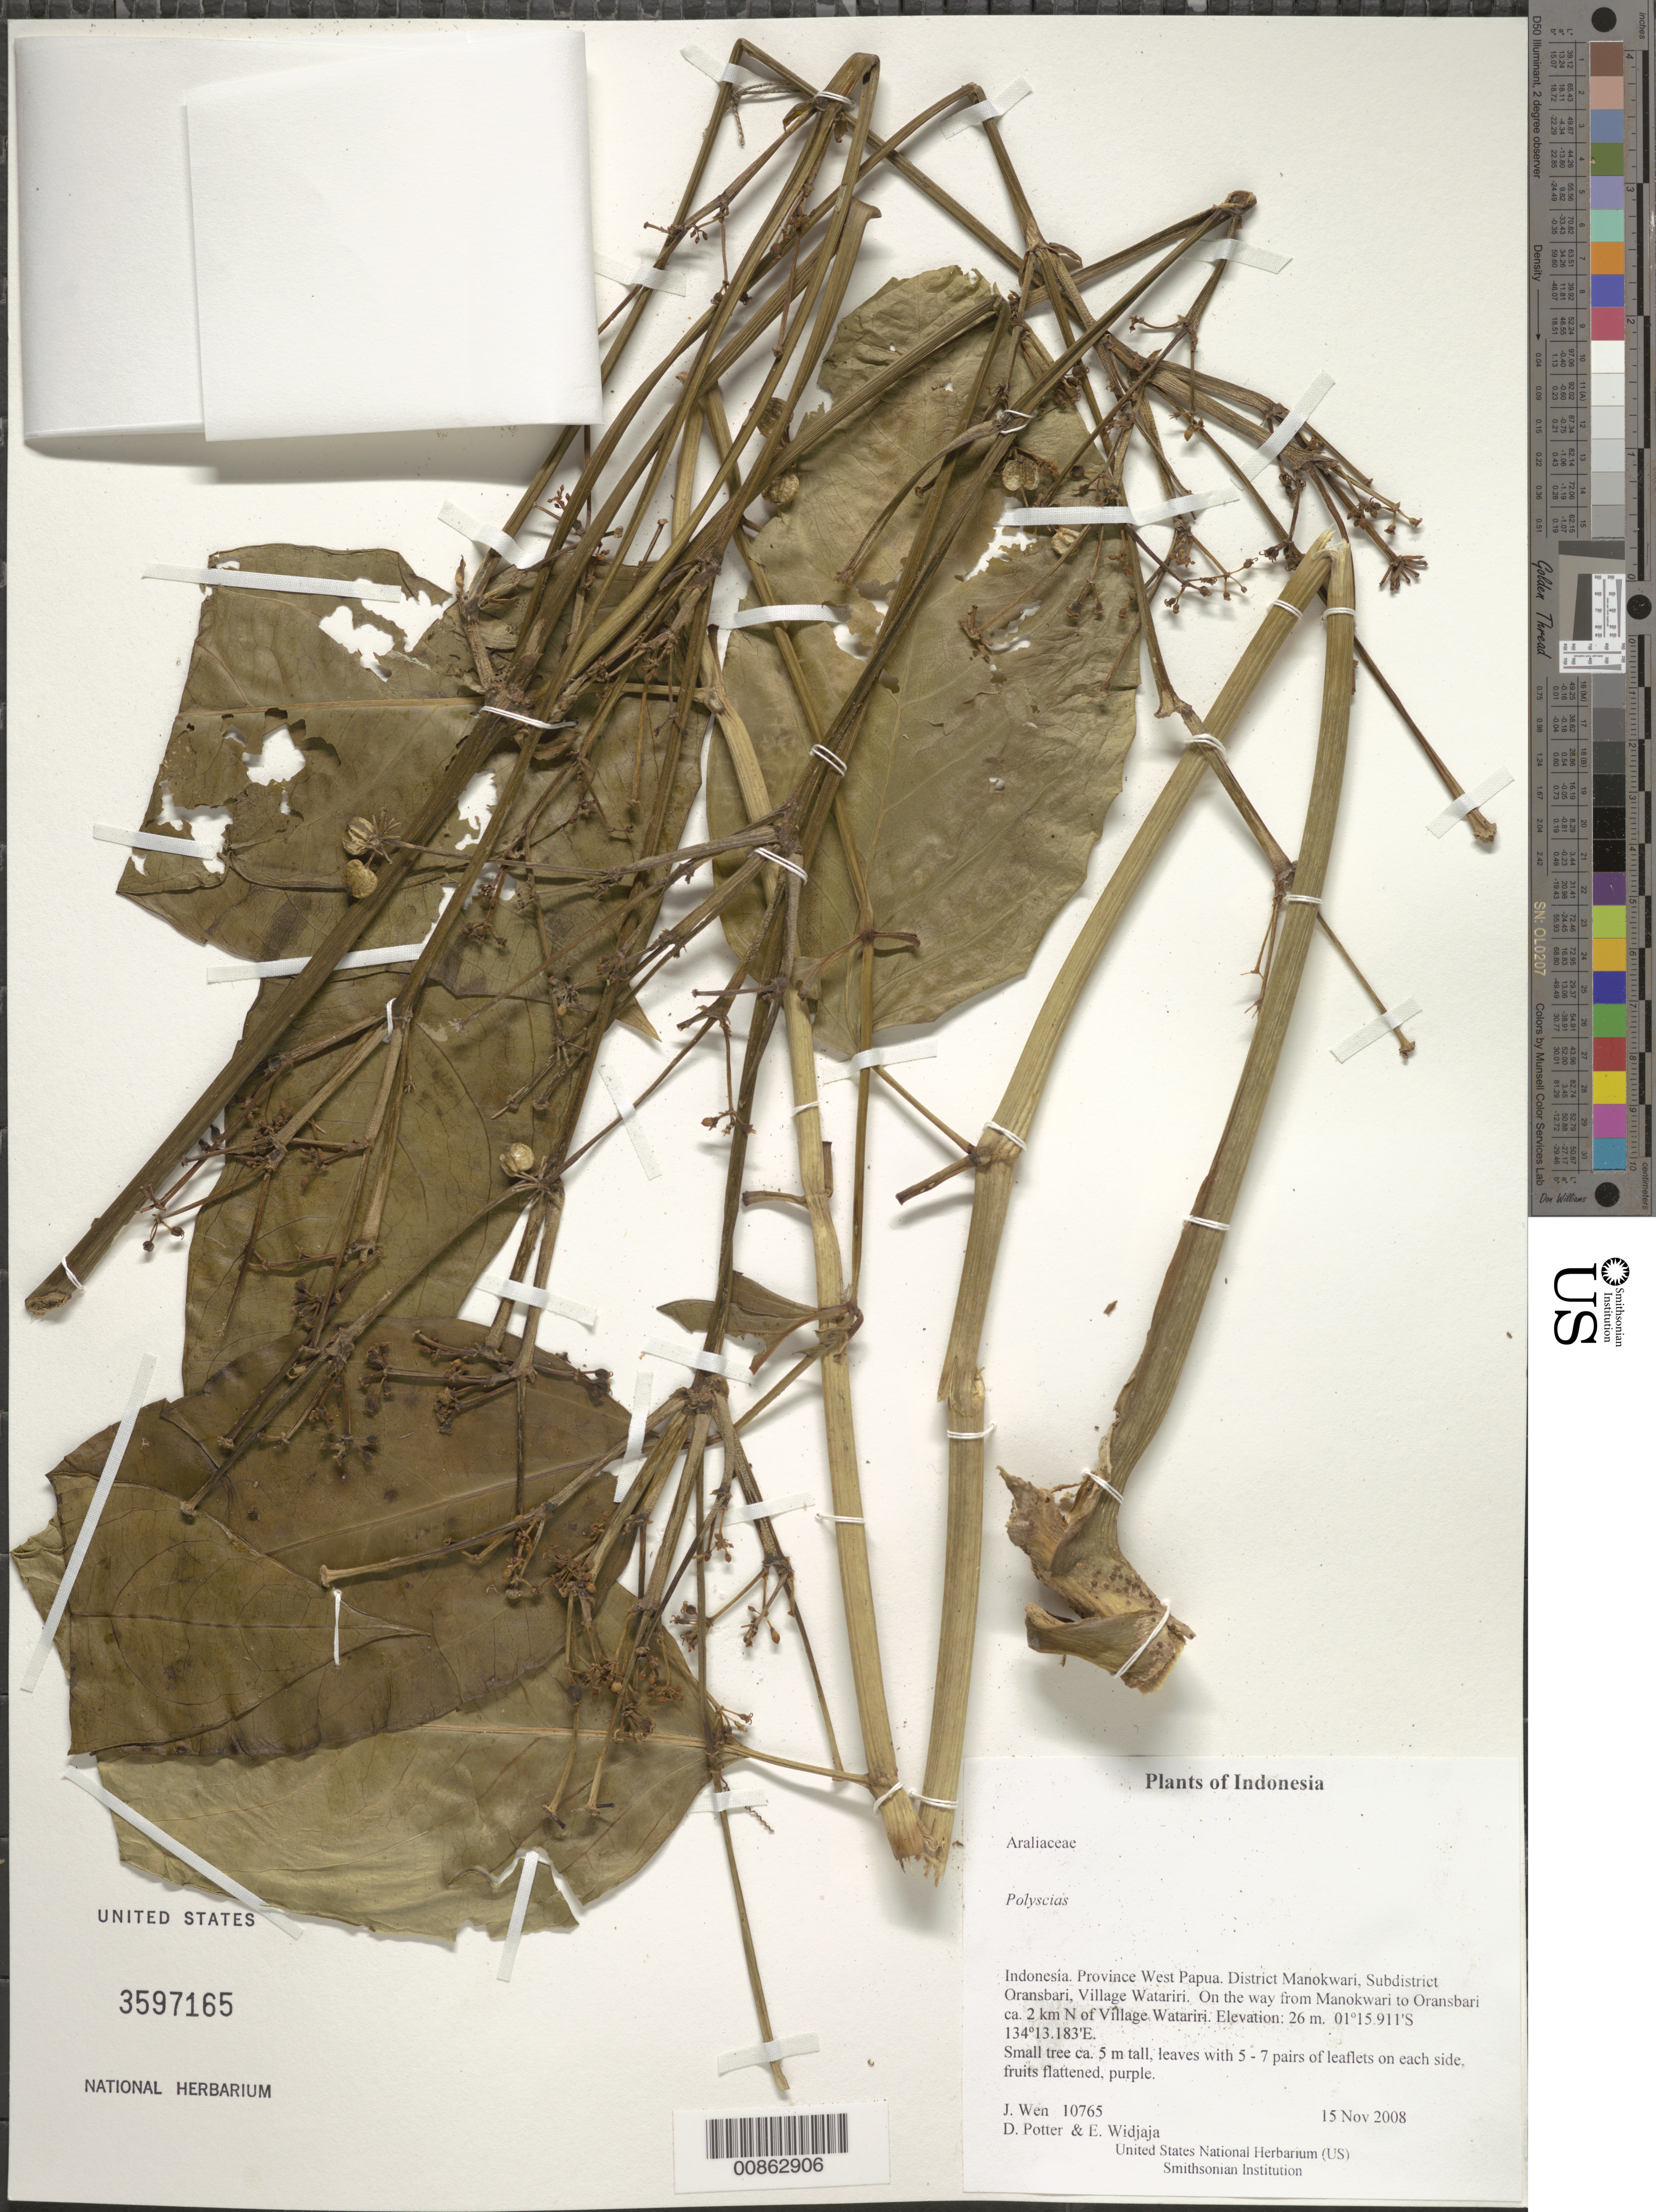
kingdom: Plantae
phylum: Tracheophyta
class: Magnoliopsida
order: Apiales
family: Araliaceae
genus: Polyscias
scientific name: Polyscias sp.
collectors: J. Wen, D. Potter & E. A. Widjaja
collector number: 10765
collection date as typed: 15 Nov 2008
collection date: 2008-11-15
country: Indonesia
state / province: Papua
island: New Guinea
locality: District Manokwari, Subdistrict Oransbari, Village Watariri. On the way from Manokwari to Oransbari ca. 2 km N of Village Watariri. Irian Barat.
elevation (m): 26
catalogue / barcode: US 3597165